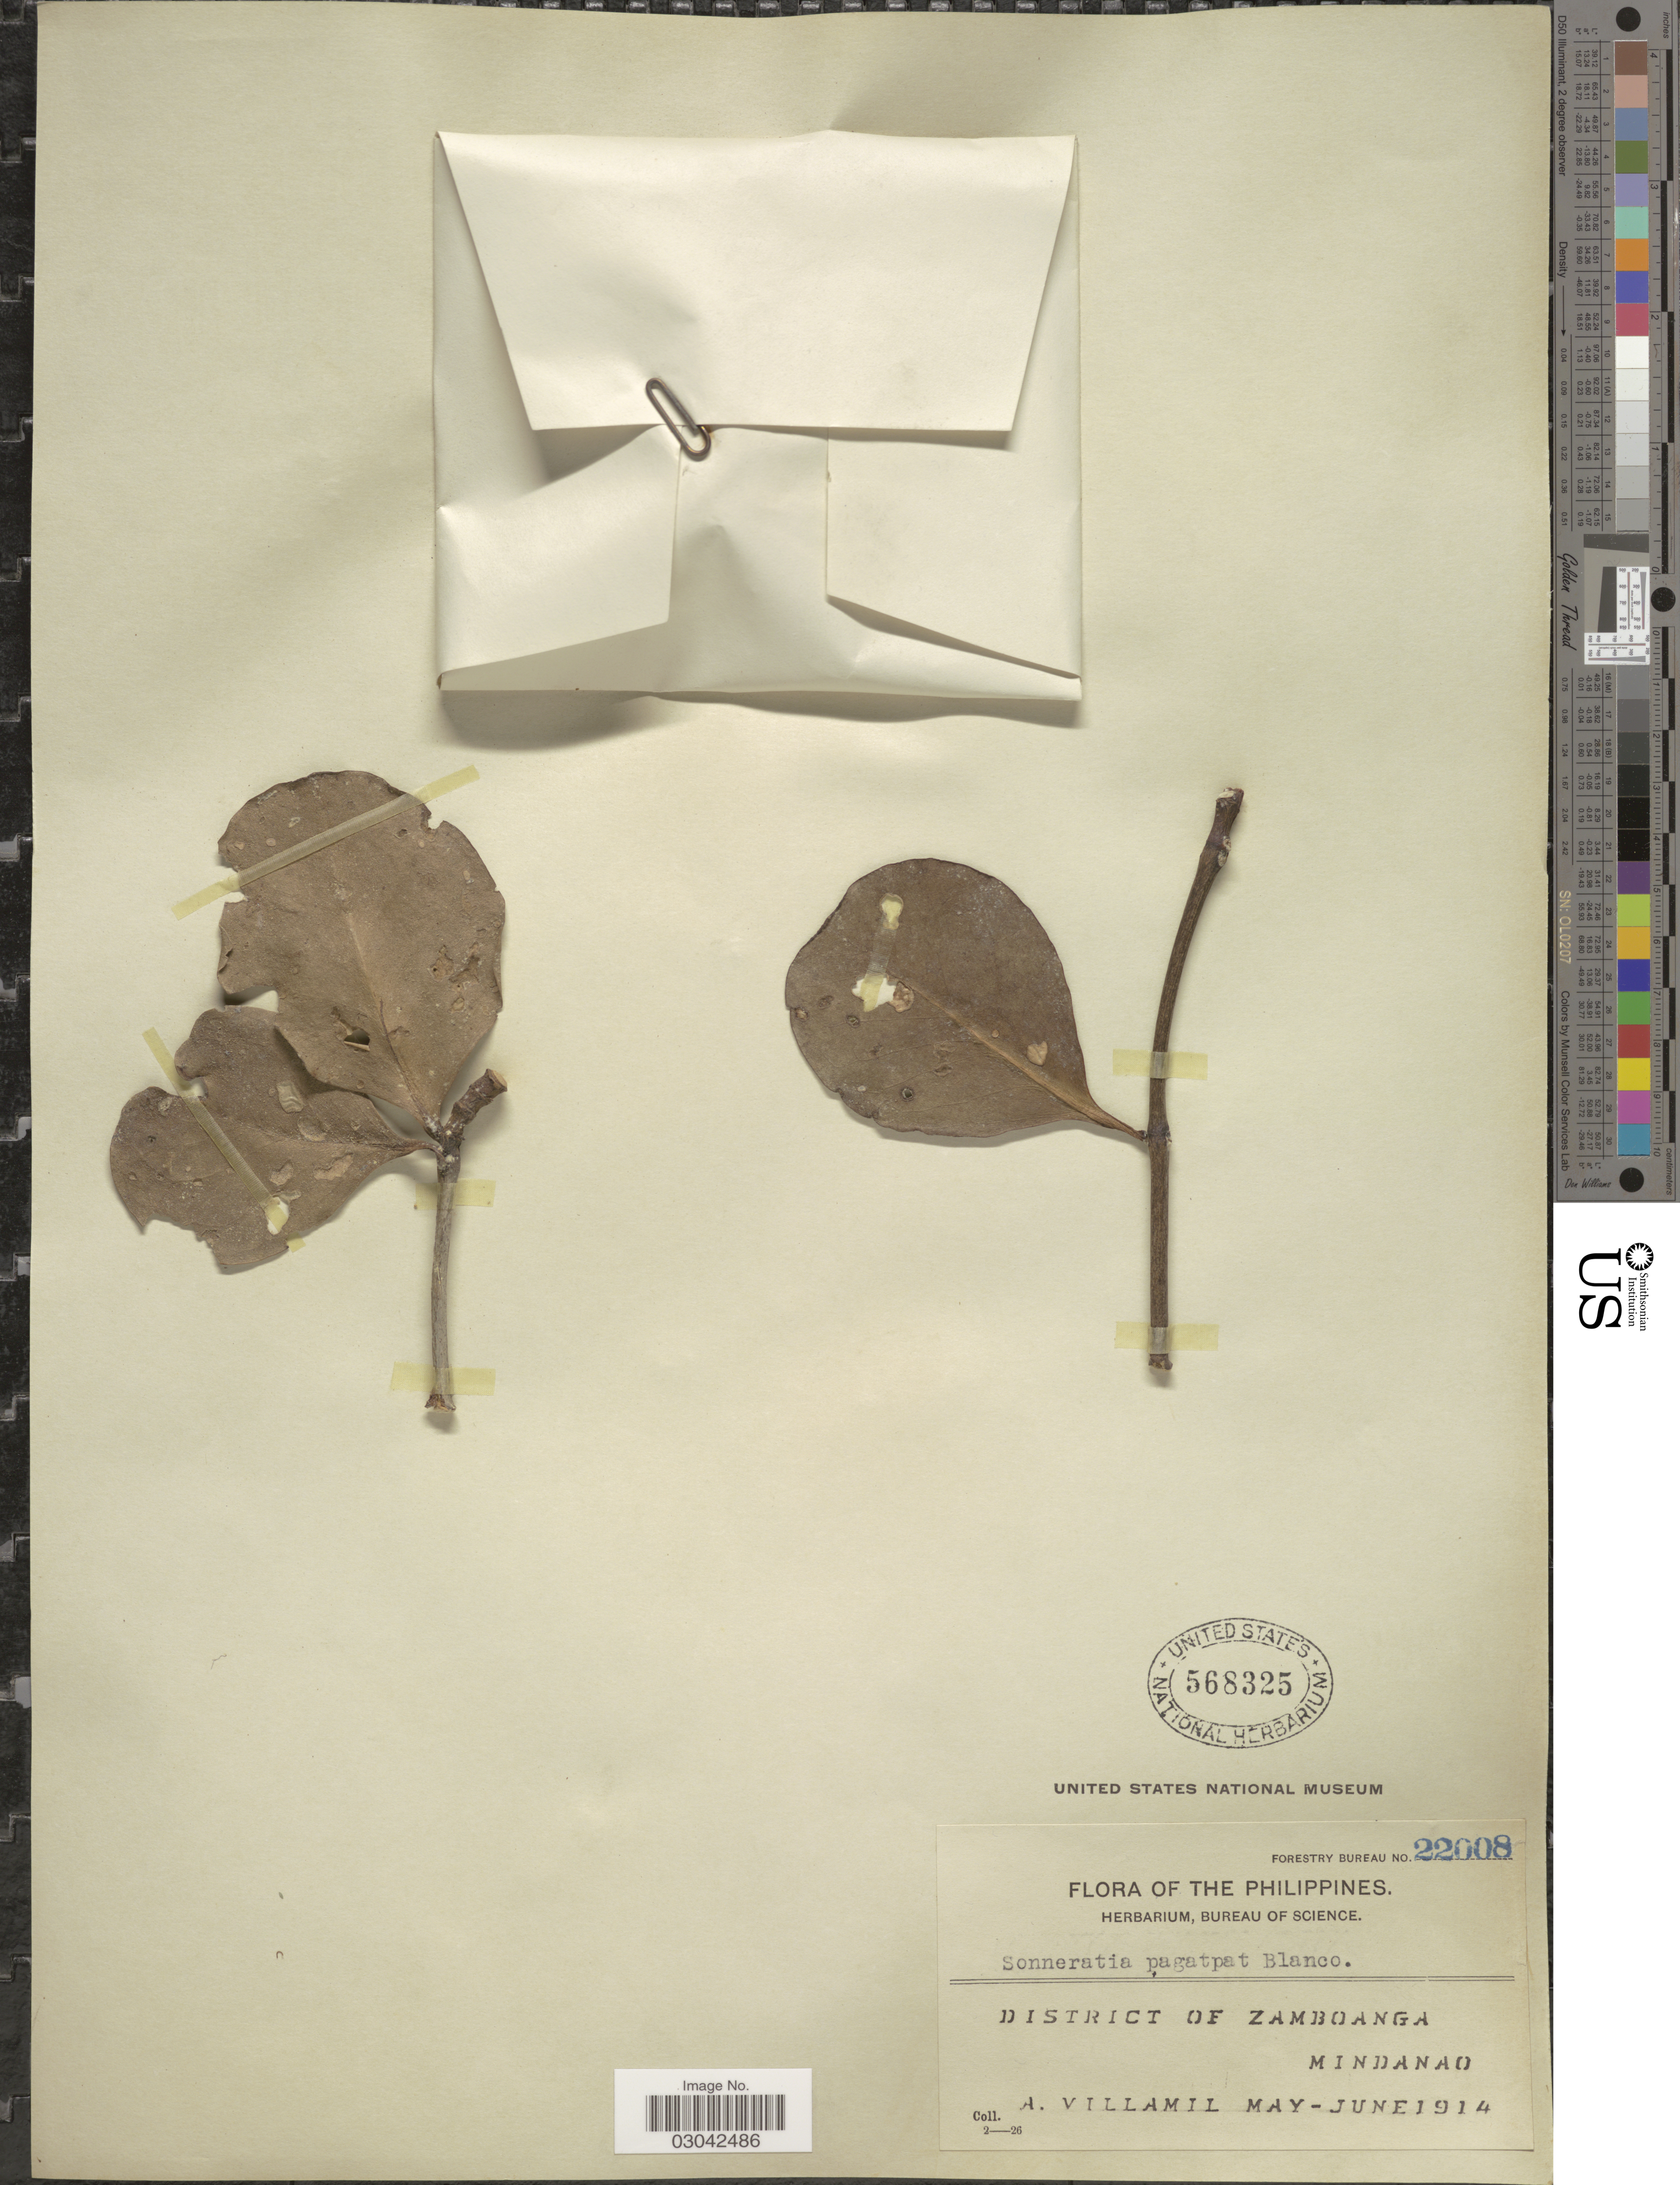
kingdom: Plantae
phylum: Tracheophyta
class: Magnoliopsida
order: Myrtales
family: Lythraceae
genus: Sonneratia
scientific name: Sonneratia pagatpat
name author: Blanco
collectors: A. Villamil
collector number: Forestry Bureau22008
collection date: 1914-05/1914-06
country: Philippines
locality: District of Zamboanga, Mindanao.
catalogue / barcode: US 568325